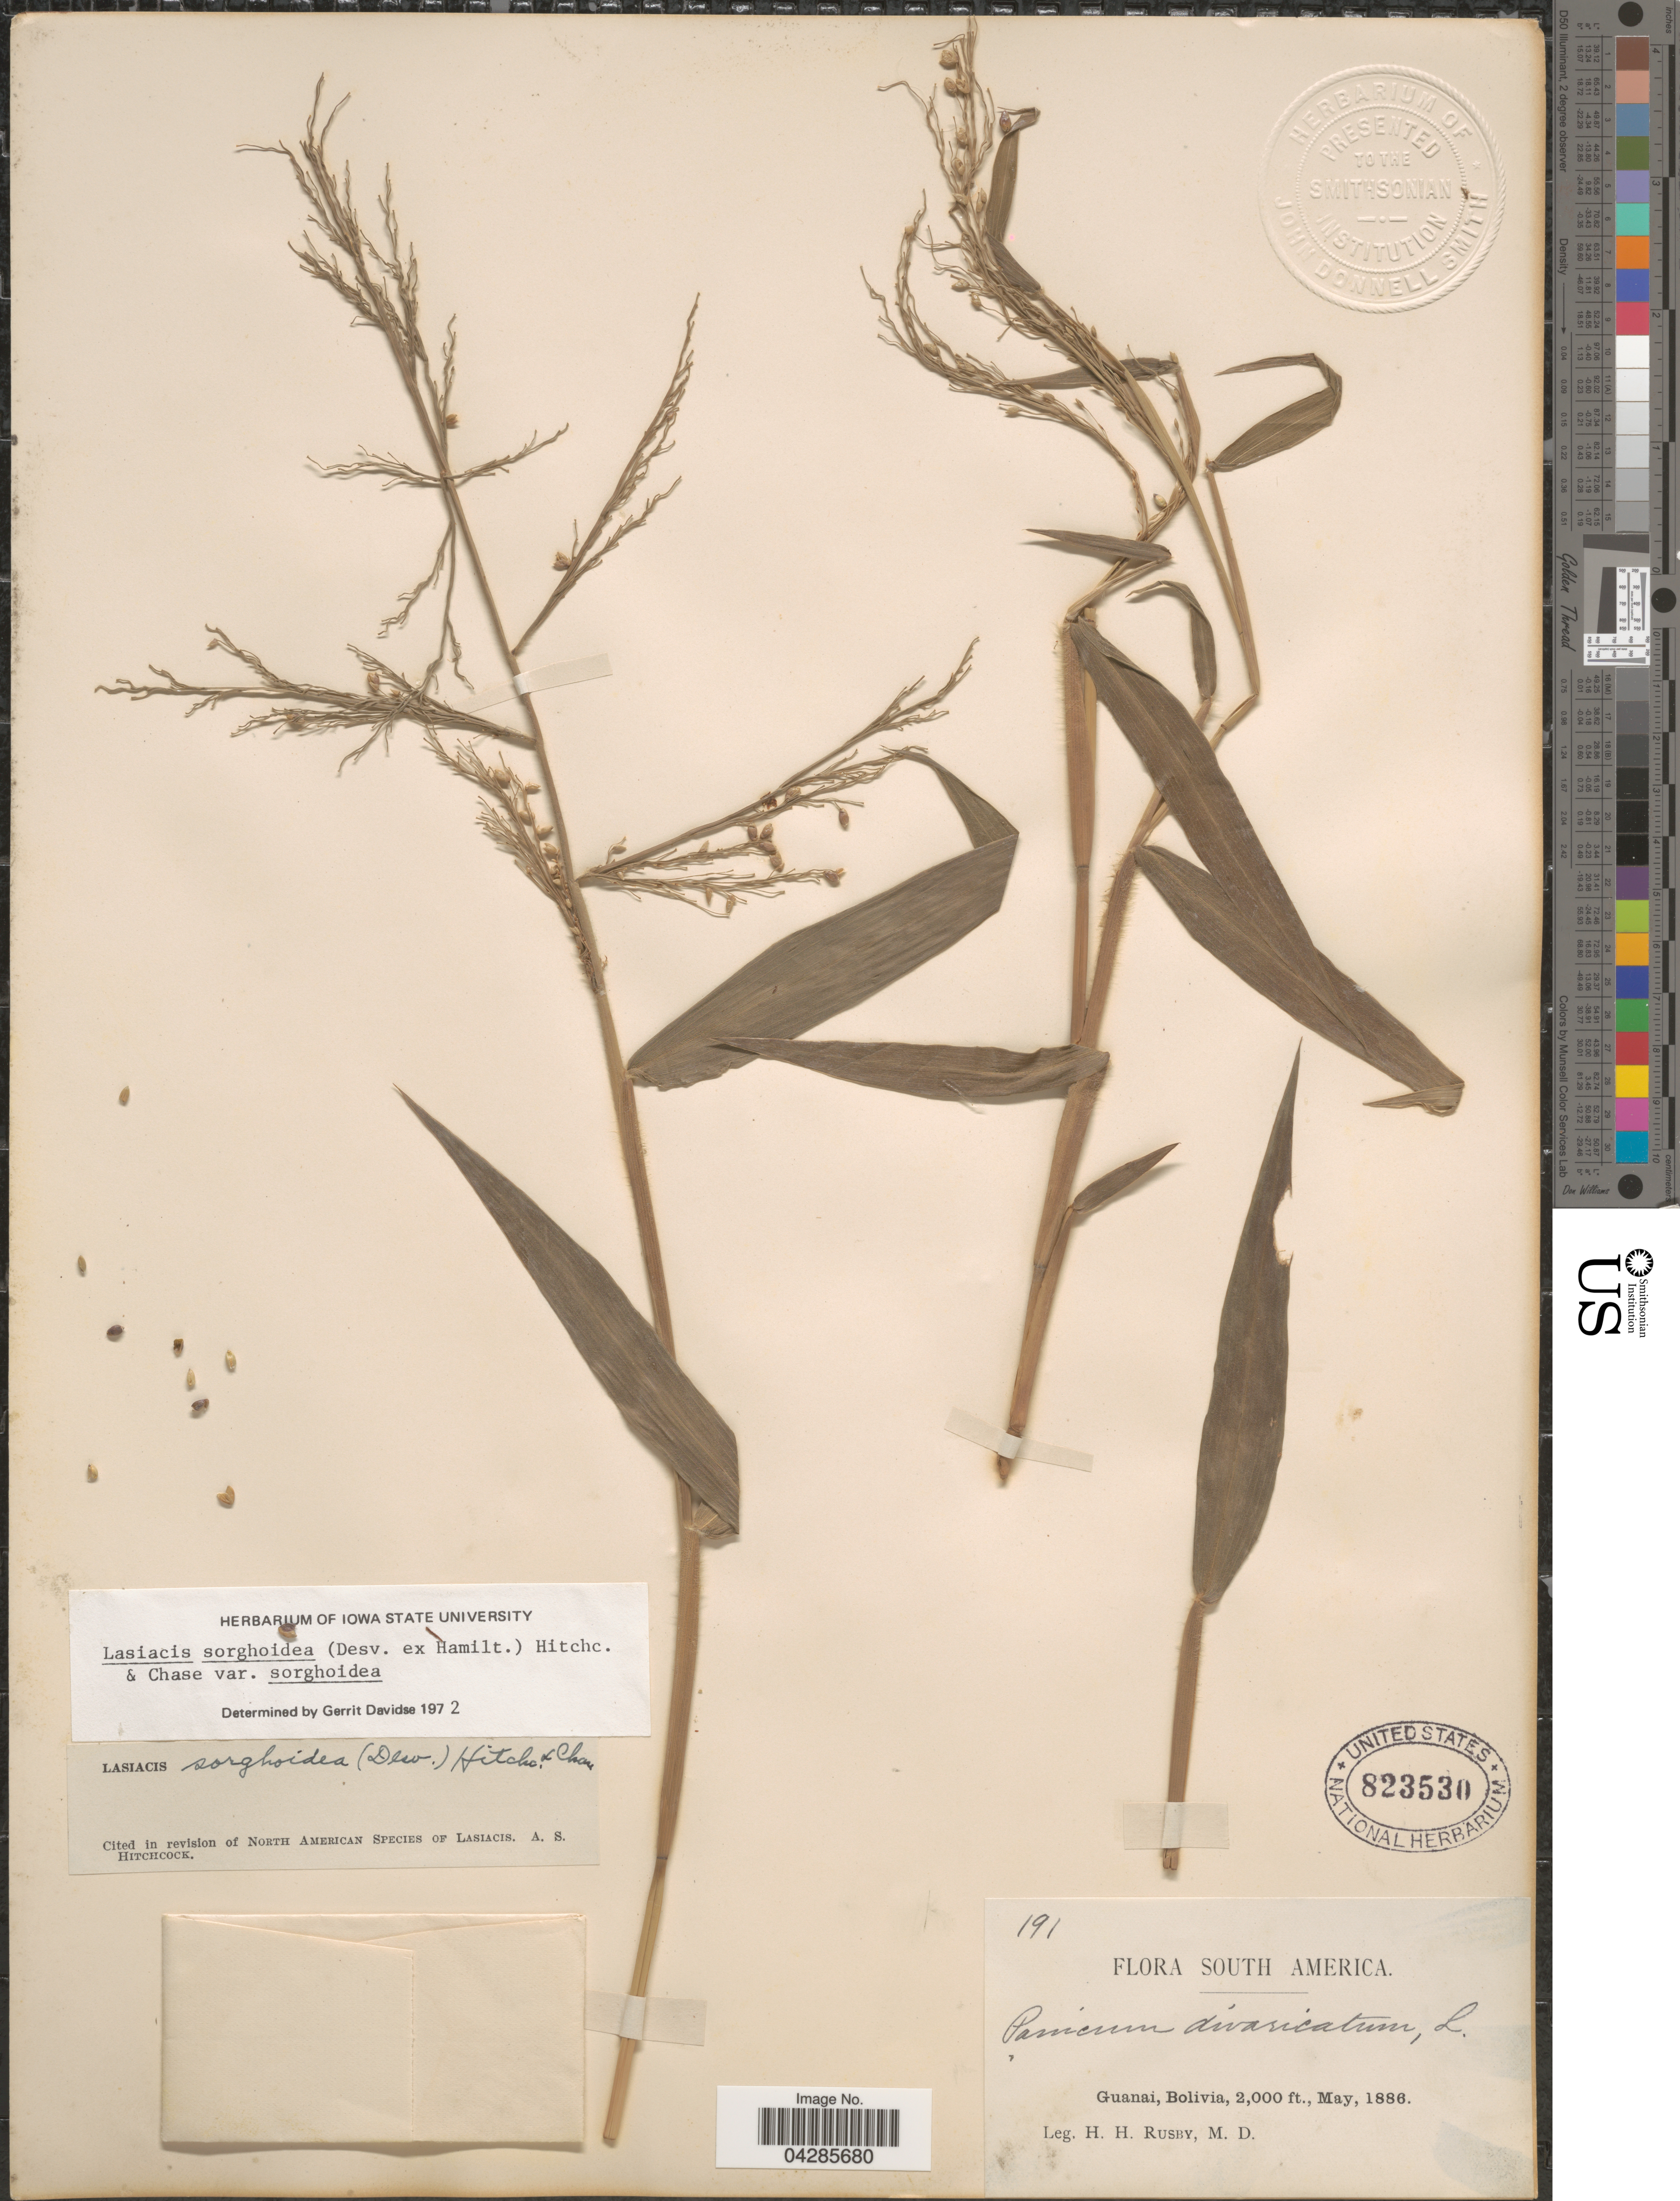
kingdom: Plantae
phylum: Tracheophyta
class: Liliopsida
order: Poales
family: Poaceae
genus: Lasiacis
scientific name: Lasiacis sorghoidea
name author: (Desv. ex Ham.) Hitchc. & Chase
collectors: H. H. Rusby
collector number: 191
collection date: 1886-05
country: Bolivia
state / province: La Páz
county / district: Larecaja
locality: Guanay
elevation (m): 610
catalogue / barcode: US 823530